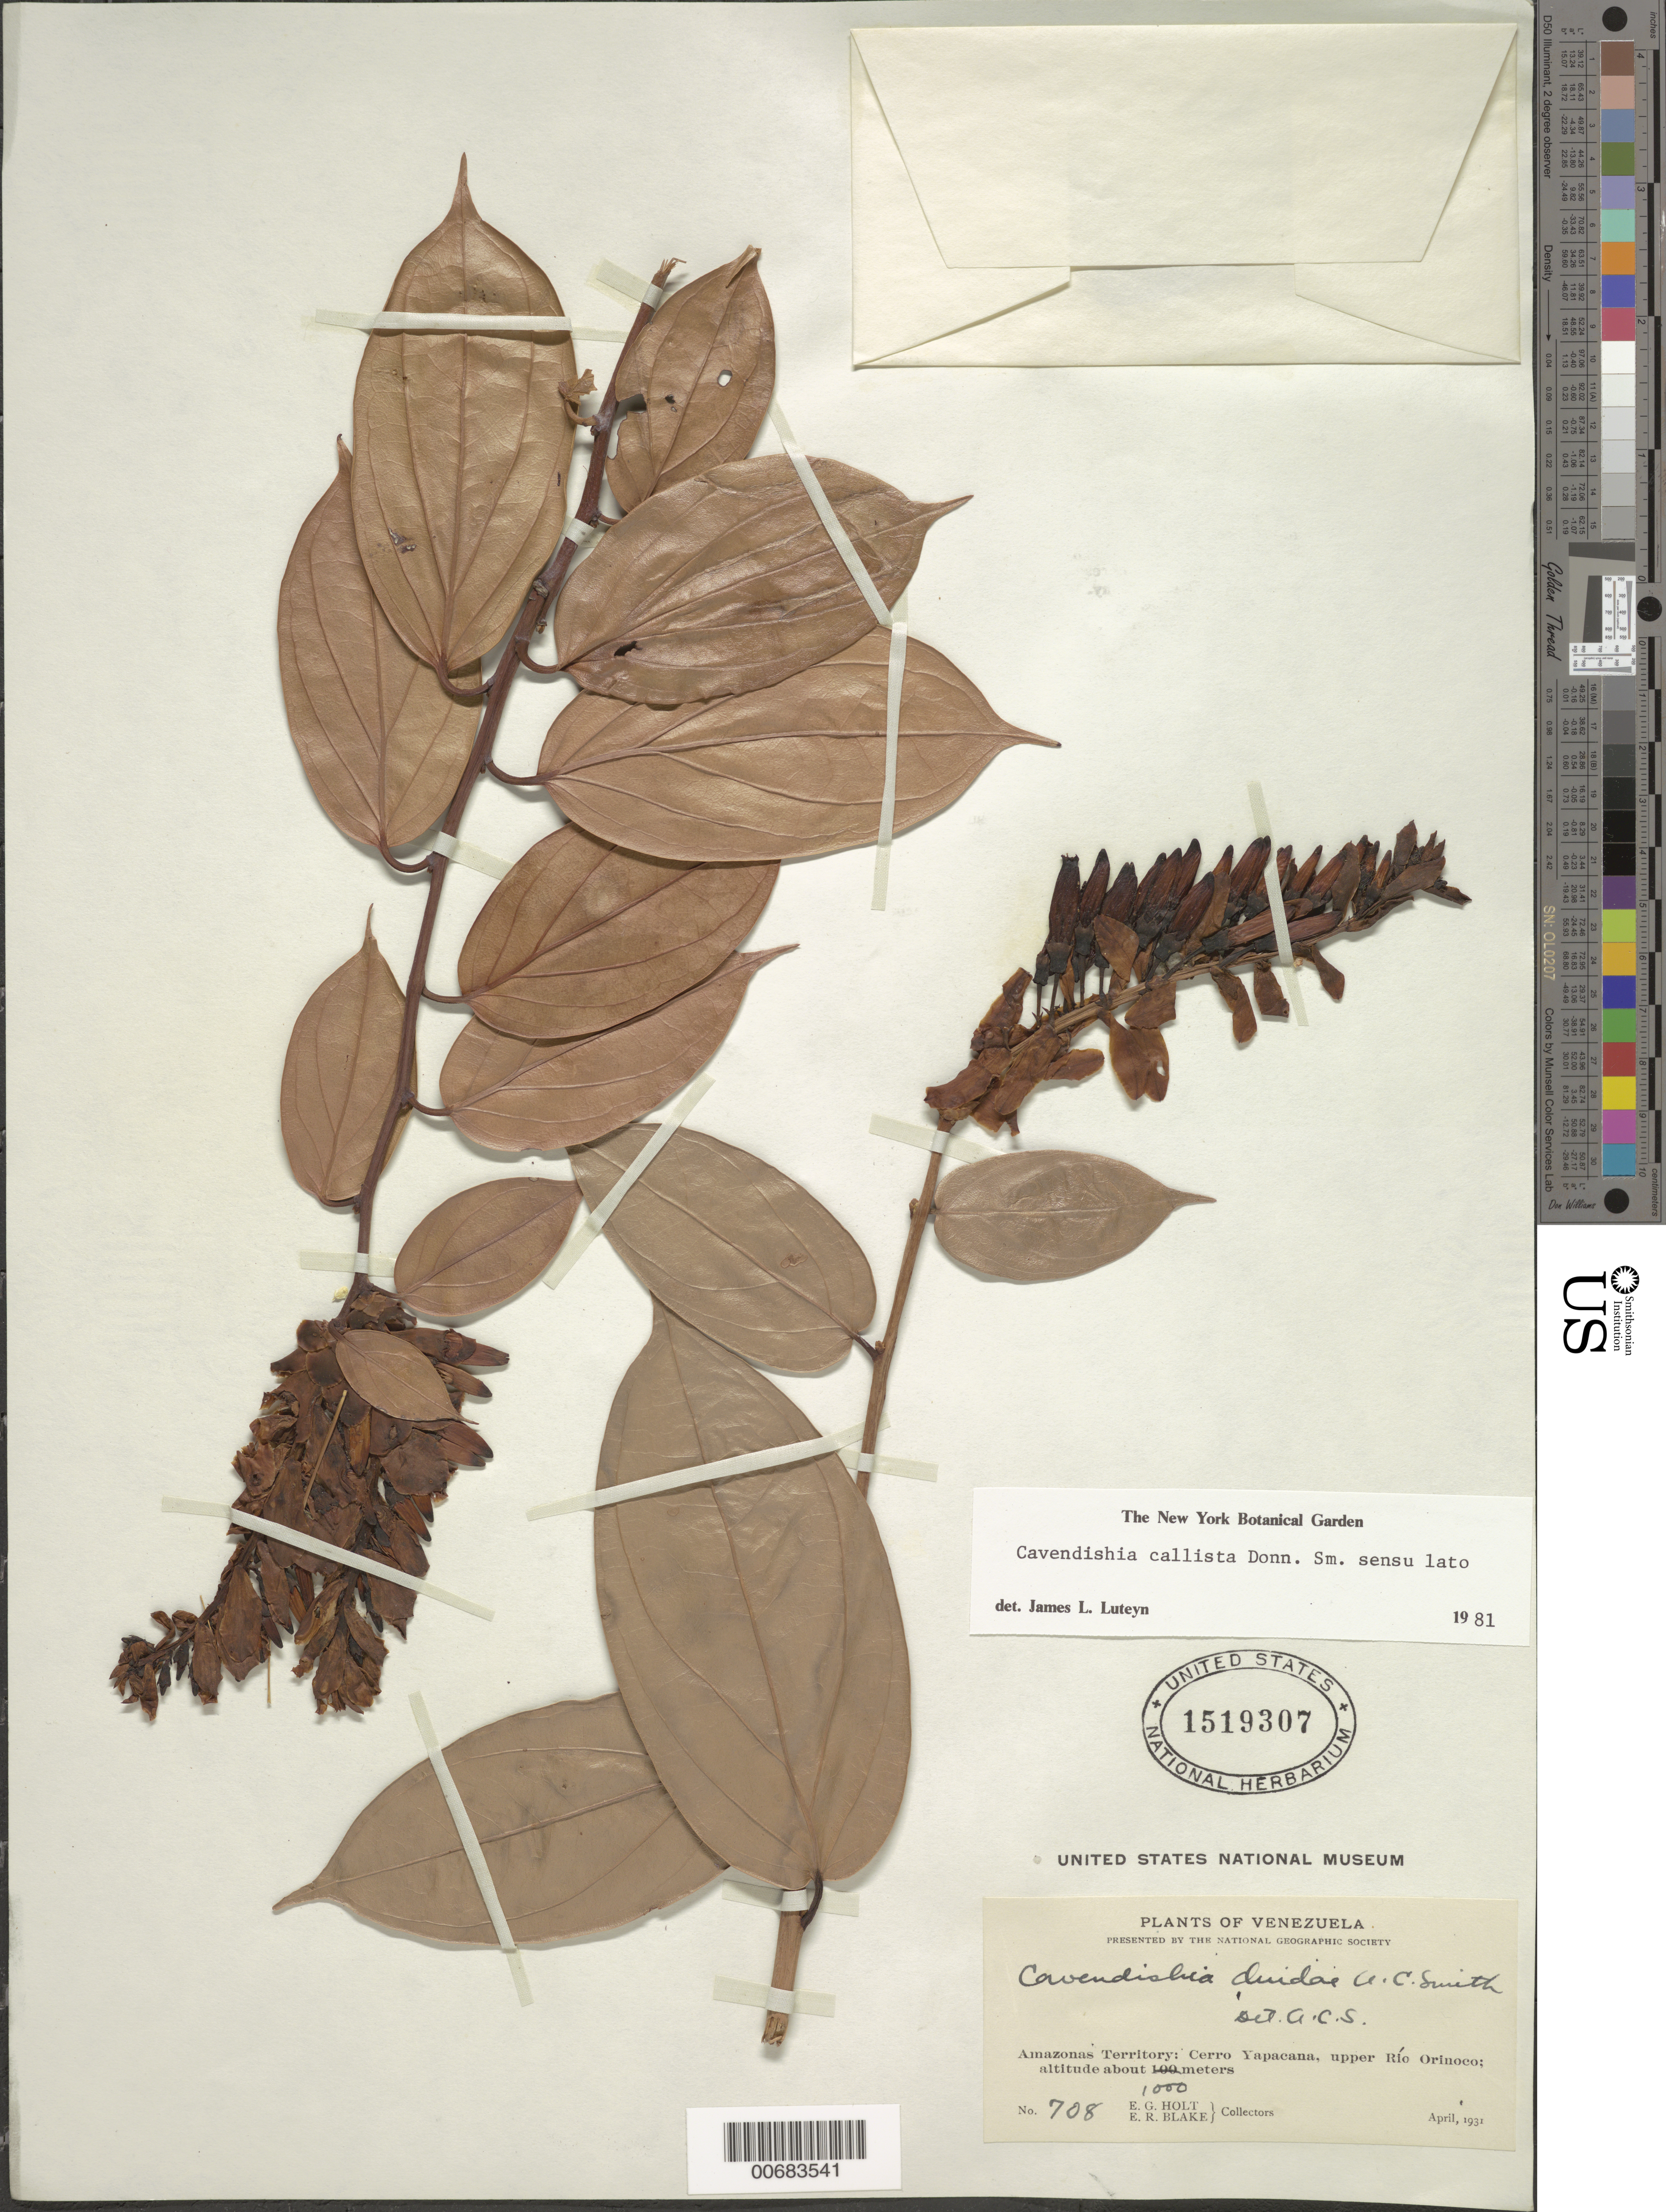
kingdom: Plantae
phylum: Tracheophyta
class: Magnoliopsida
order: Ericales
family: Ericaceae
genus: Cavendishia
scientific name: Cavendishia callista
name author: Donn. Sm.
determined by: Luteyn, J. L.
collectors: E. Holt & E. R. Blake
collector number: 708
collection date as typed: Apr-31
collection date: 1931-04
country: Venezuela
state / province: Amazonas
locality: Cerro Yapacána, upper Río Orinoco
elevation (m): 100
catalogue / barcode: US 1519307